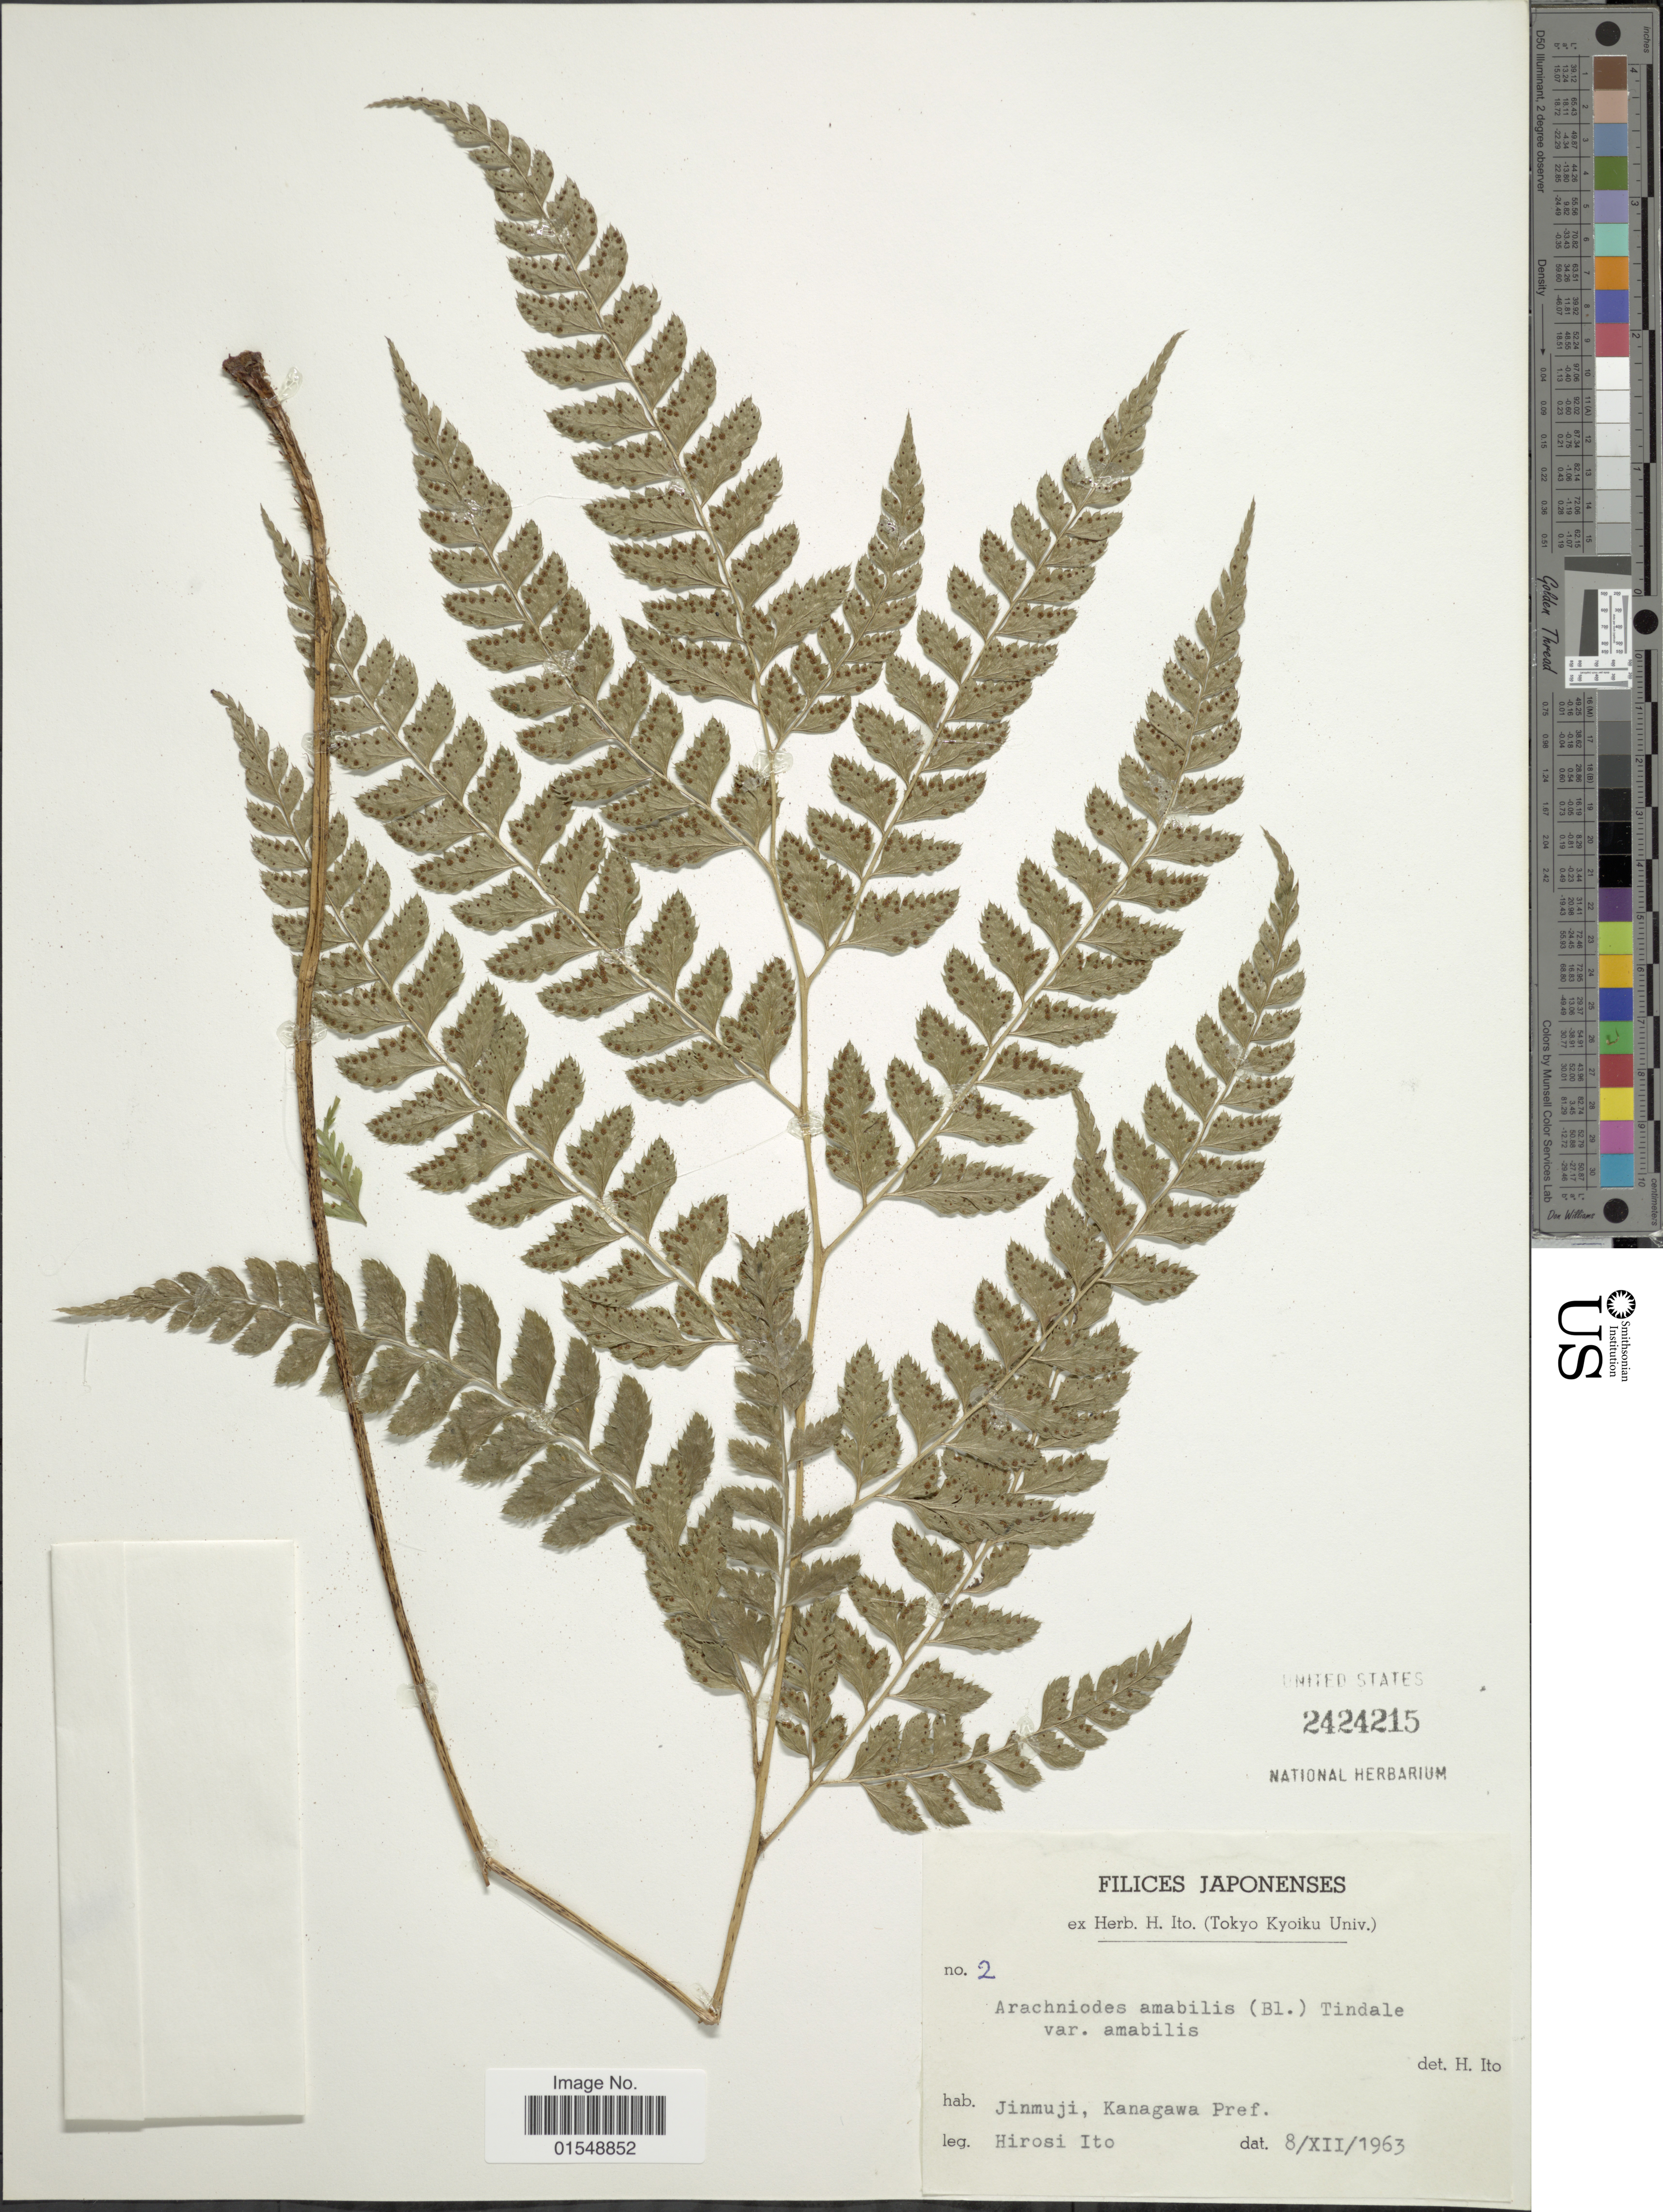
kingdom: Plantae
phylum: Tracheophyta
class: Polypodiopsida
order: Polypodiales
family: Dryopteridaceae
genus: Arachniodes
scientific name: Arachniodes amabilis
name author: (Blume) Tindale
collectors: H. Itô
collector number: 2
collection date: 1963-07-08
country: Japan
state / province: Kanagawa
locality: Jinmuji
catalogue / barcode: US 2424215